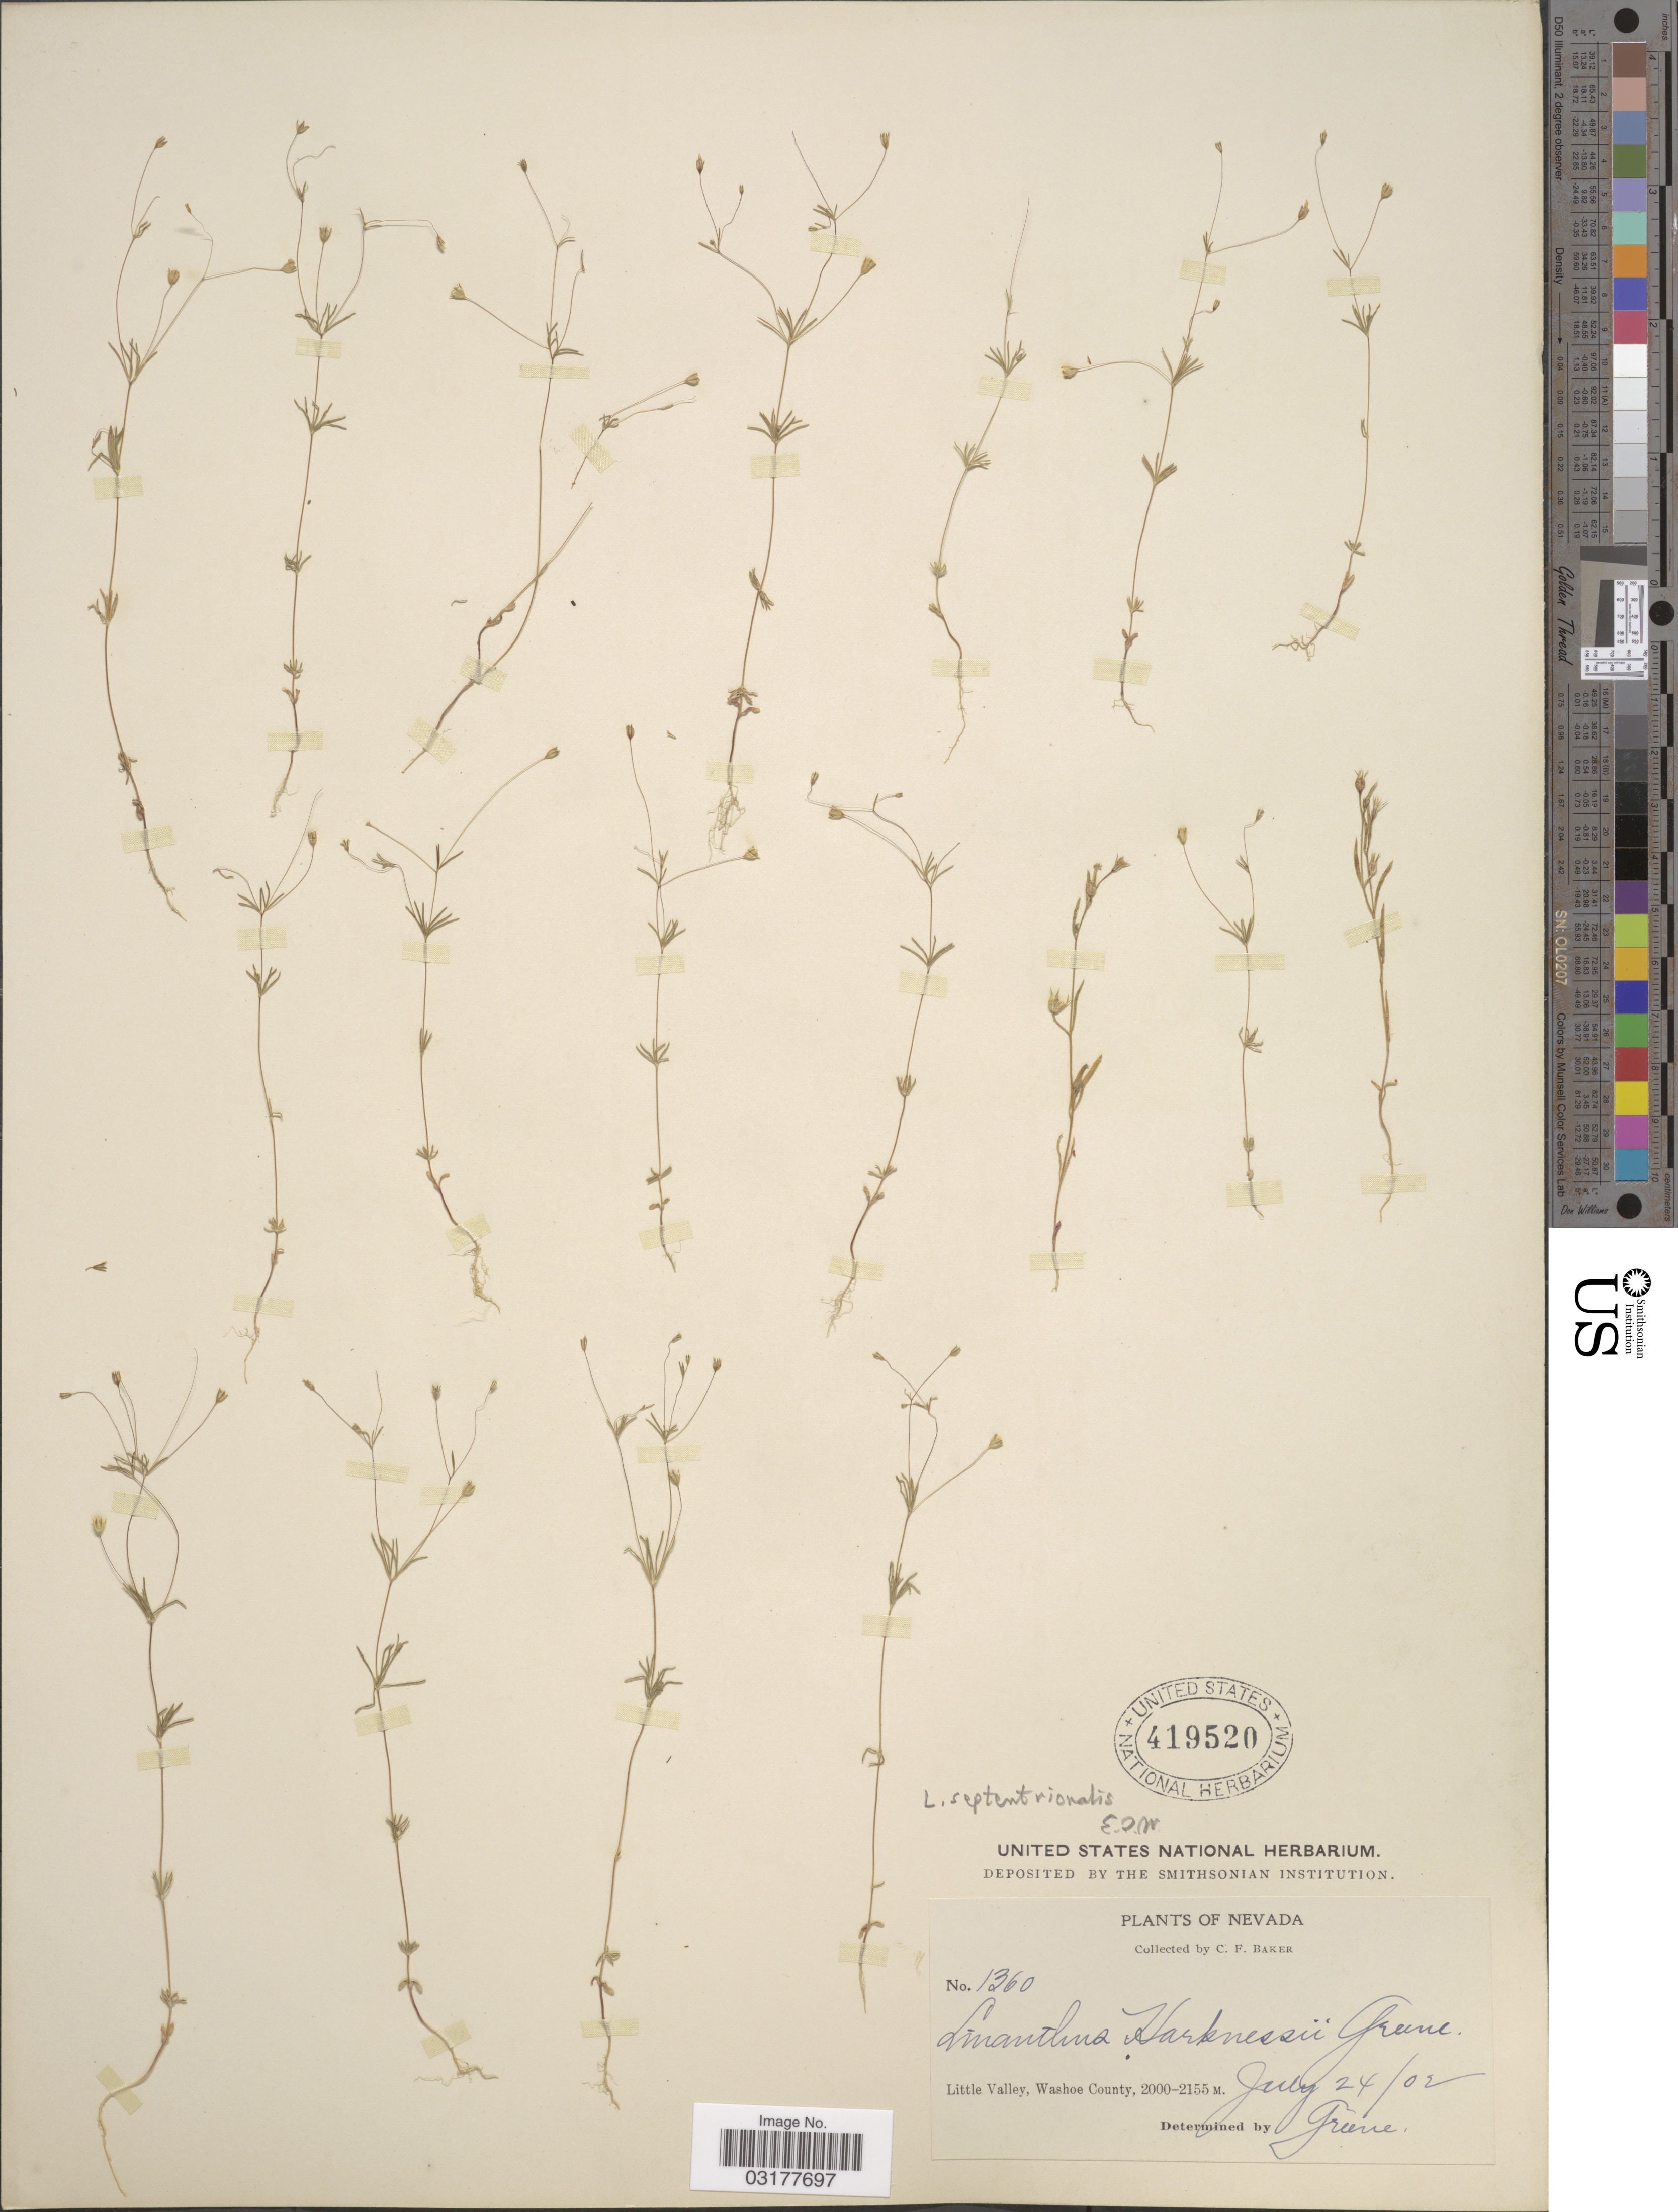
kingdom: Plantae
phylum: Tracheophyta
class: Magnoliopsida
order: Ericales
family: Polemoniaceae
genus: Leptosiphon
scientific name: Leptosiphon septentrionalis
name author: (H. Mason) J.M. Porter & L.A. Johnson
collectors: C. F. Baker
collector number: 1360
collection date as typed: Transcribed d/m/y: 24/7/2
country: United States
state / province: Nevada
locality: Little Valley, Washoe County.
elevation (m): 2000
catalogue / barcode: US 419520